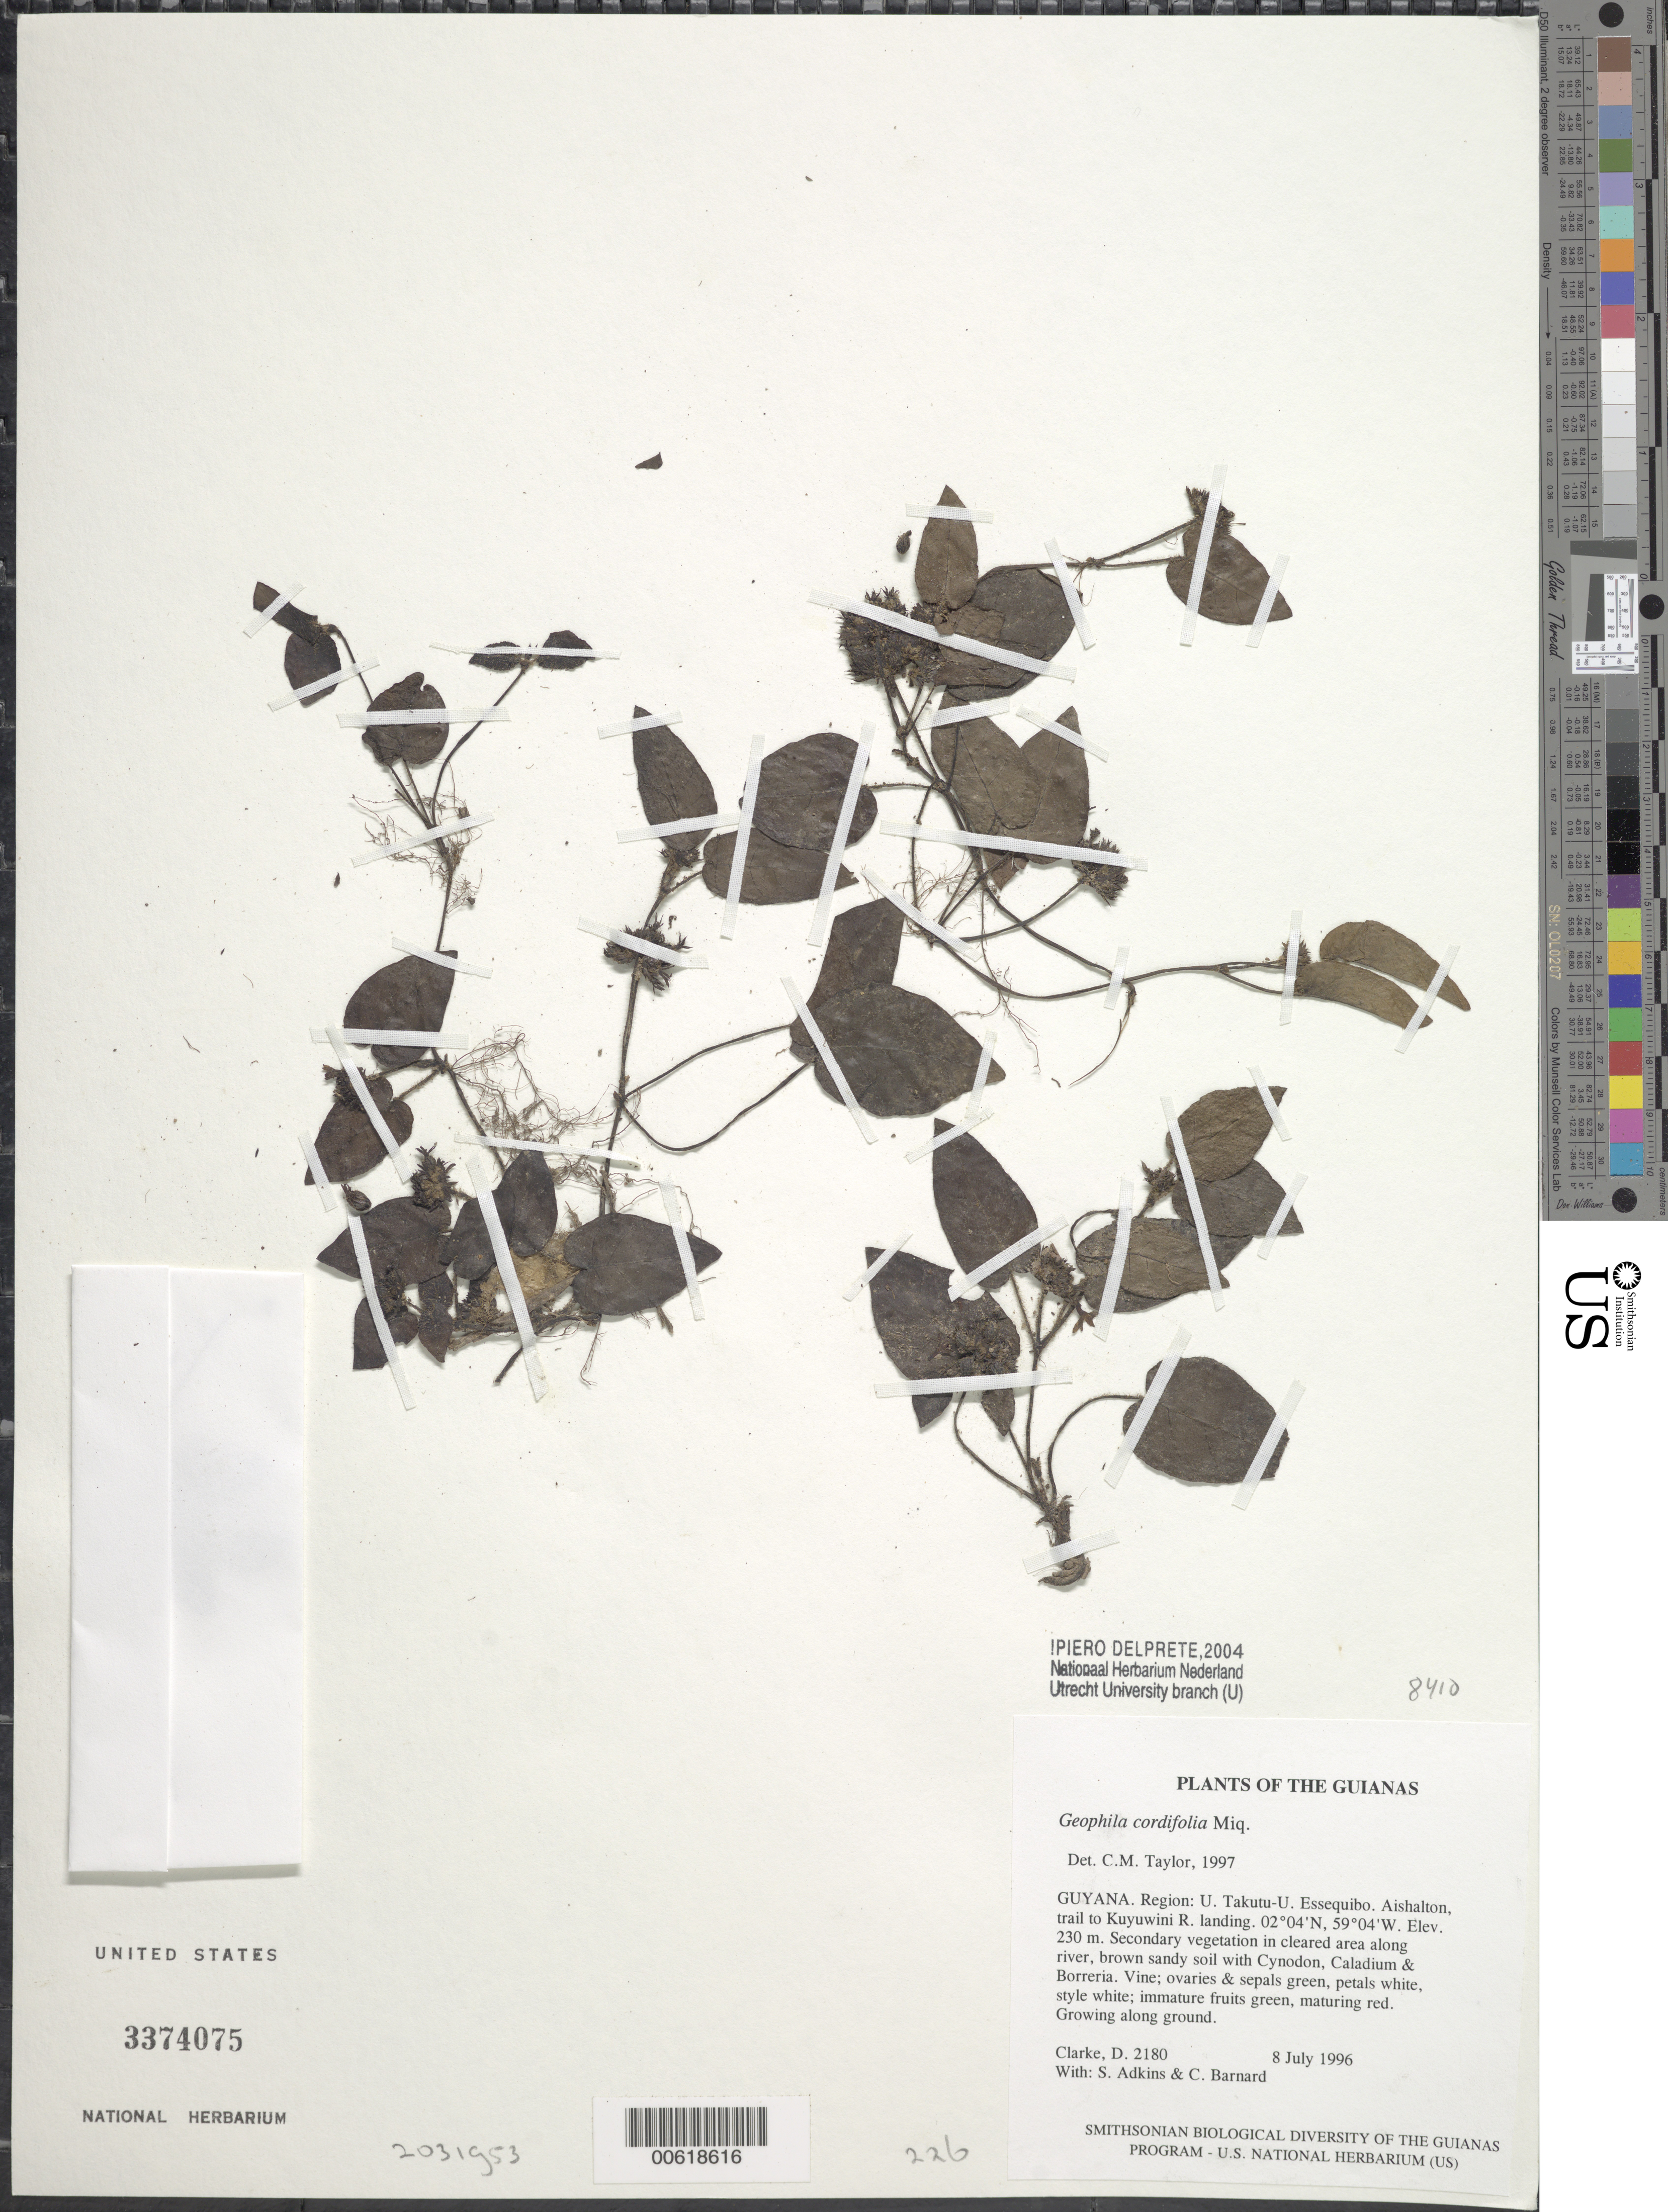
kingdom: Plantae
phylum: Tracheophyta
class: Magnoliopsida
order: Gentianales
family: Rubiaceae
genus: Geophila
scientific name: Geophila cordifolia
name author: Miq.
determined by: Taylor, Charlotte M.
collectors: H. D. Clarke, S. Adkins & C. Bernard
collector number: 2180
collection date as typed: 8 July 1996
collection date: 1996-07-08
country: Guyana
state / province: U. Takutu-U. Essequibo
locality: Aishalton, trail to Kuyuwini R. landing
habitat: Secondary vegetation in cleared area along river, brown sandy soil with Cynodon, Caladium & Borreria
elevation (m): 230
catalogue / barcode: US 3374075